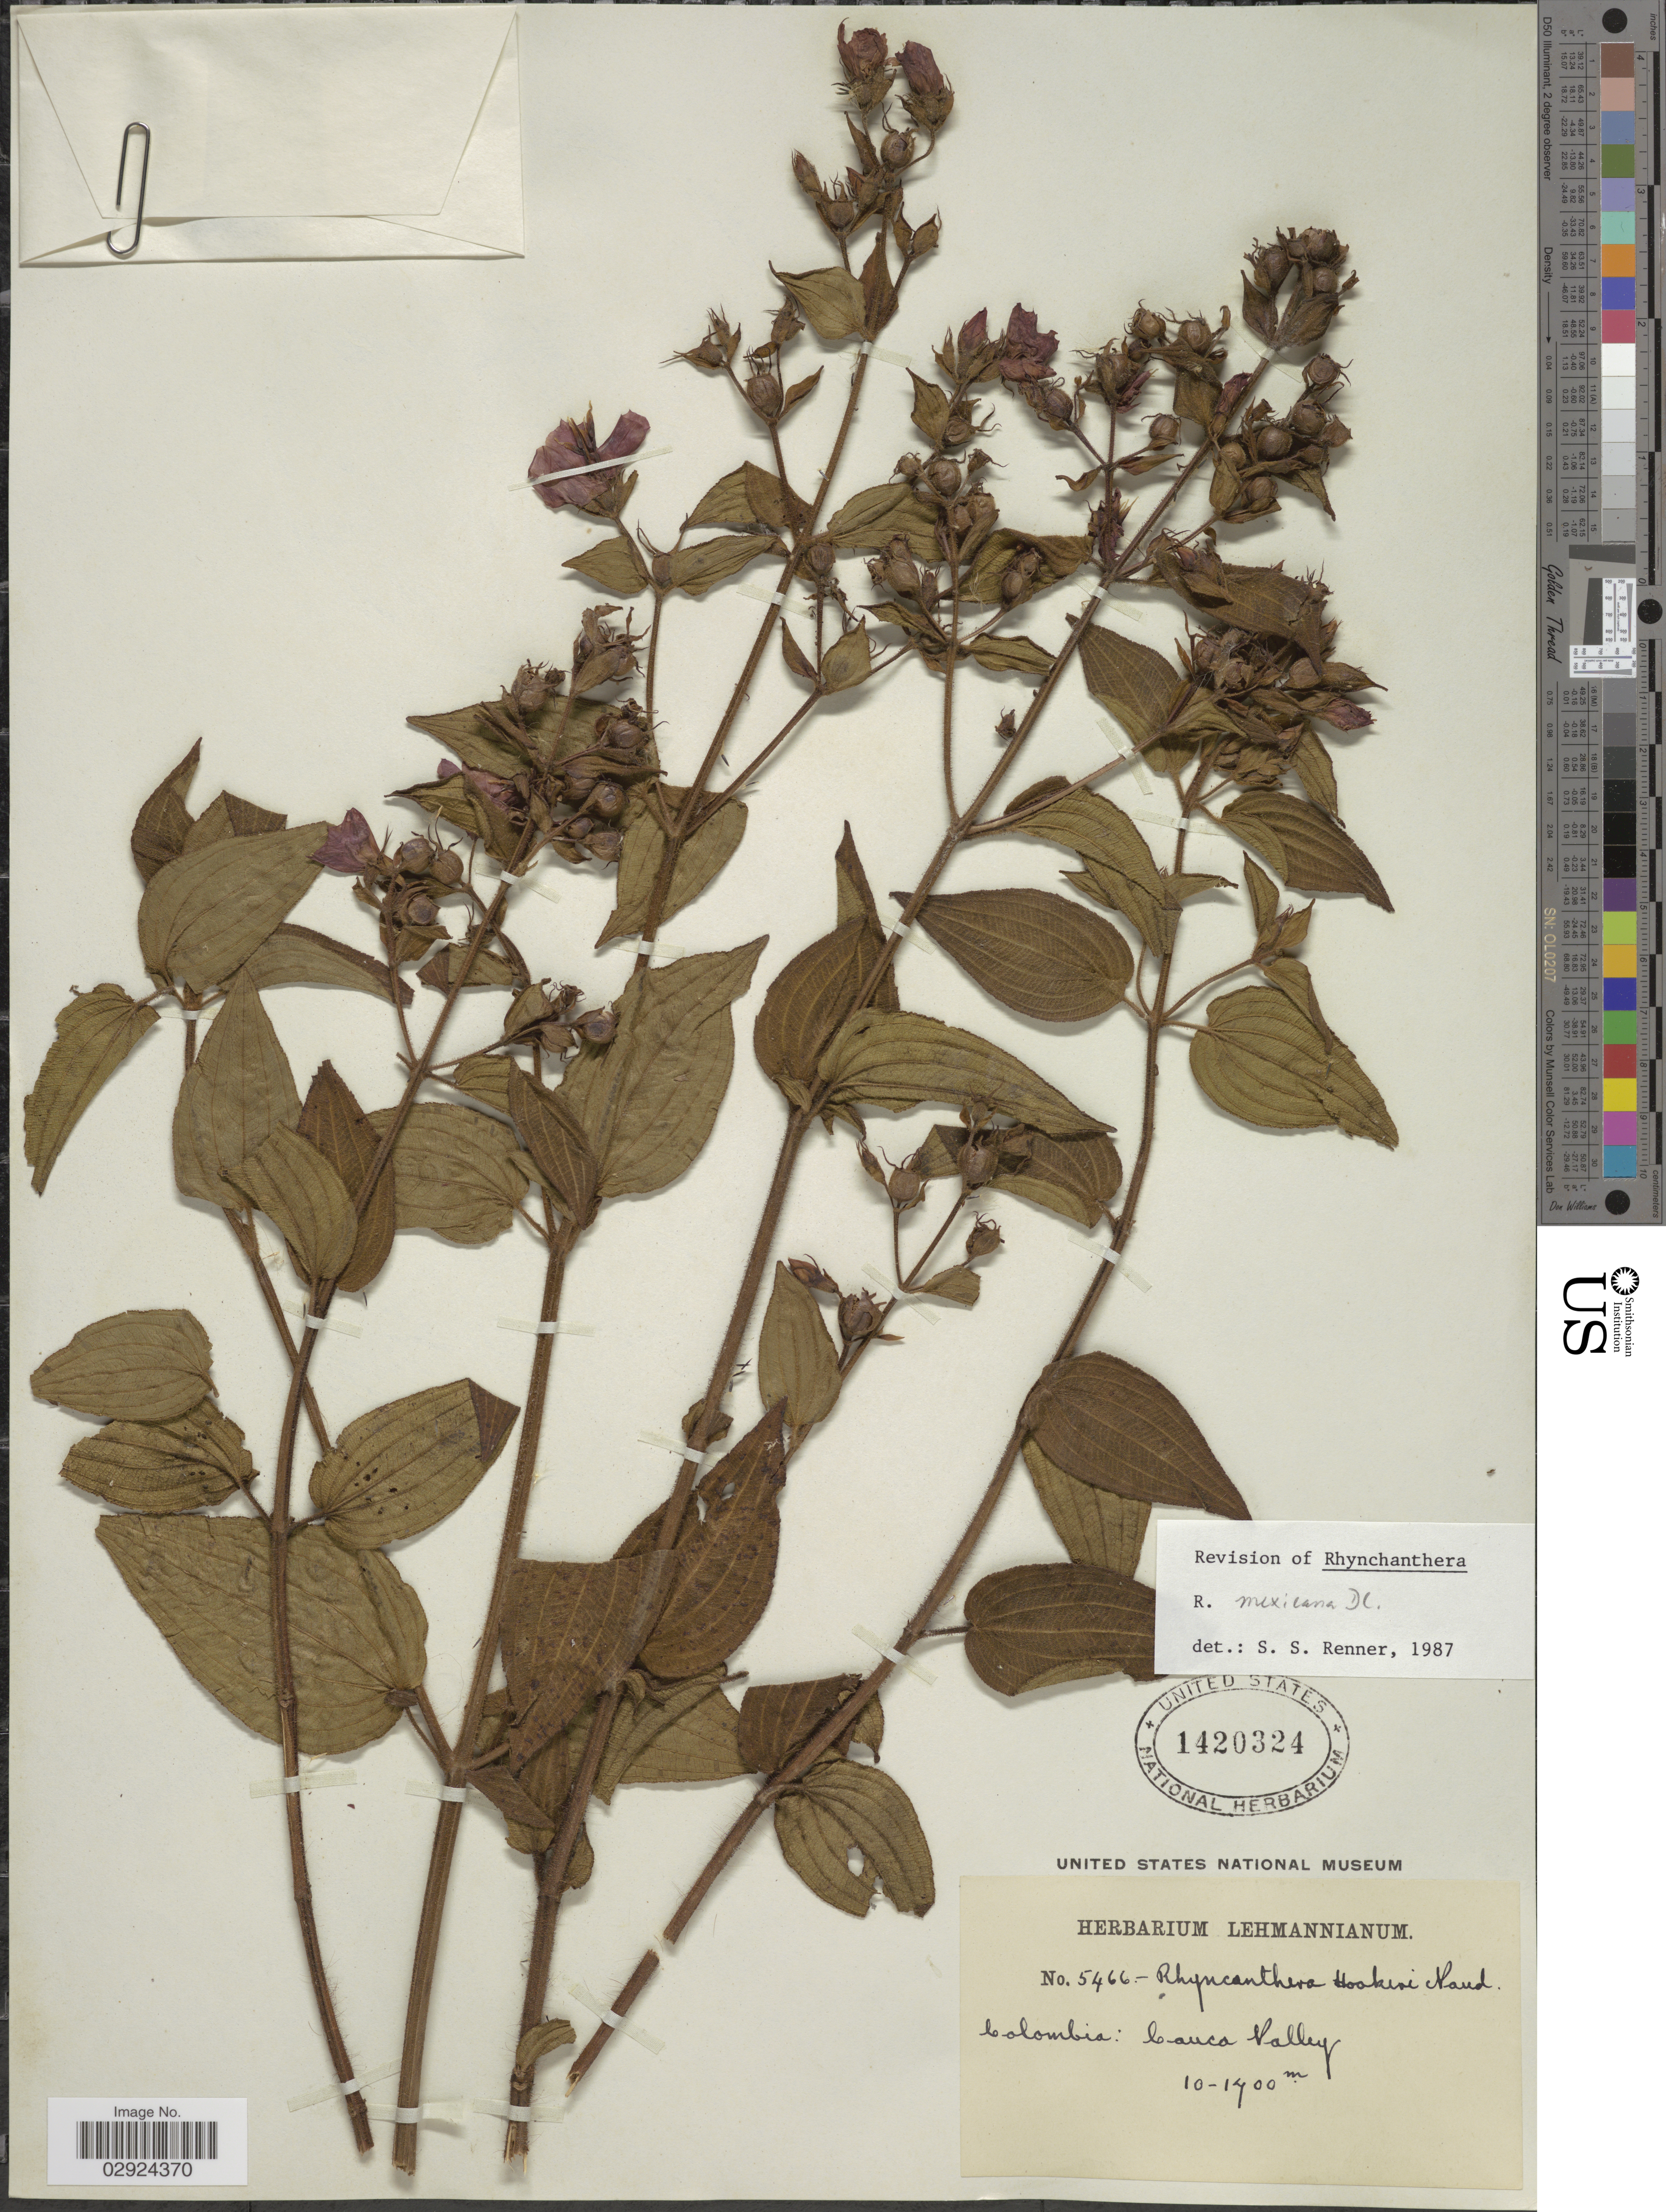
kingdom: Plantae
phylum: Tracheophyta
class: Magnoliopsida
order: Myrtales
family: Melastomataceae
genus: Rhynchanthera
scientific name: Rhynchanthera mexicana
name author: DC.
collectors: ex herb. Lehmannianum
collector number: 5466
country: Colombia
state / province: Cauca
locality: Cauca Valley.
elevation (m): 1000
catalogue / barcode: US 1420324